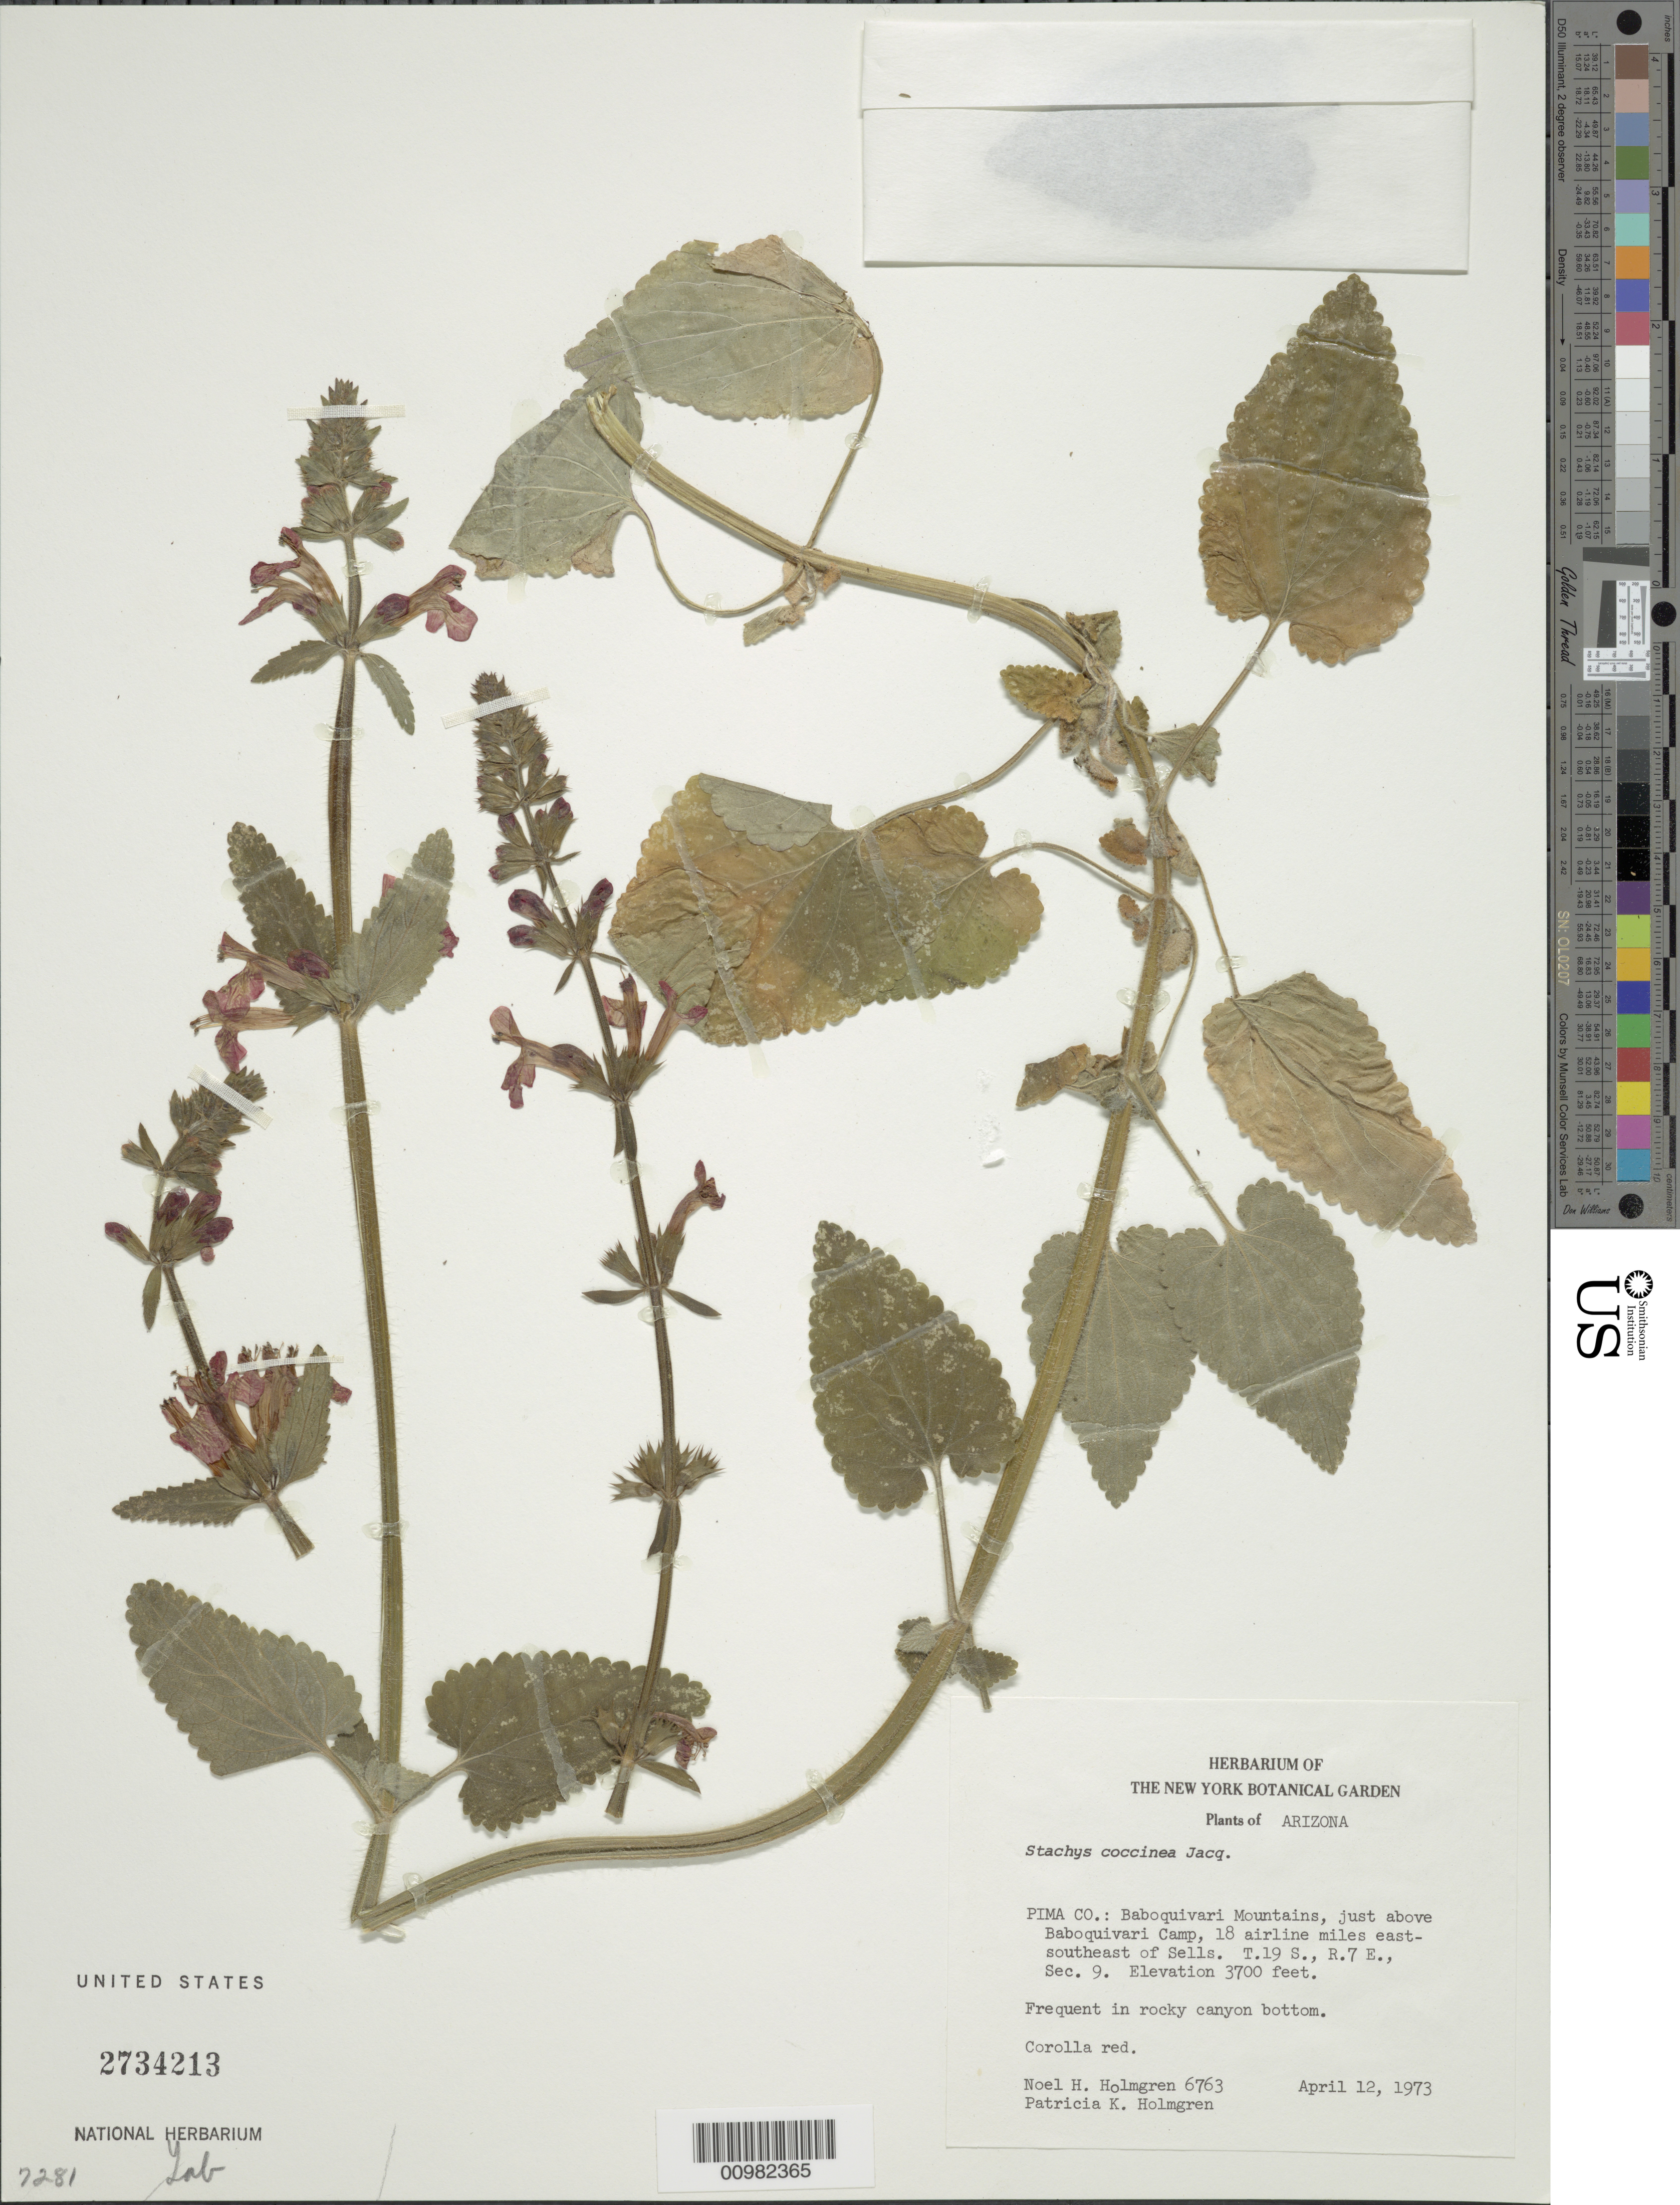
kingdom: Plantae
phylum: Tracheophyta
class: Magnoliopsida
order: Lamiales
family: Lamiaceae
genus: Stachys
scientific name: Stachys coccinea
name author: Ortega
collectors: N. H. Holmgren & N. H. Holmgren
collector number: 6763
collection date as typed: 12 Apr 1973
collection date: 1973-04-12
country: United States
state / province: Arizona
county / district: Pima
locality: Baboquivari Mountains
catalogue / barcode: US 2734213